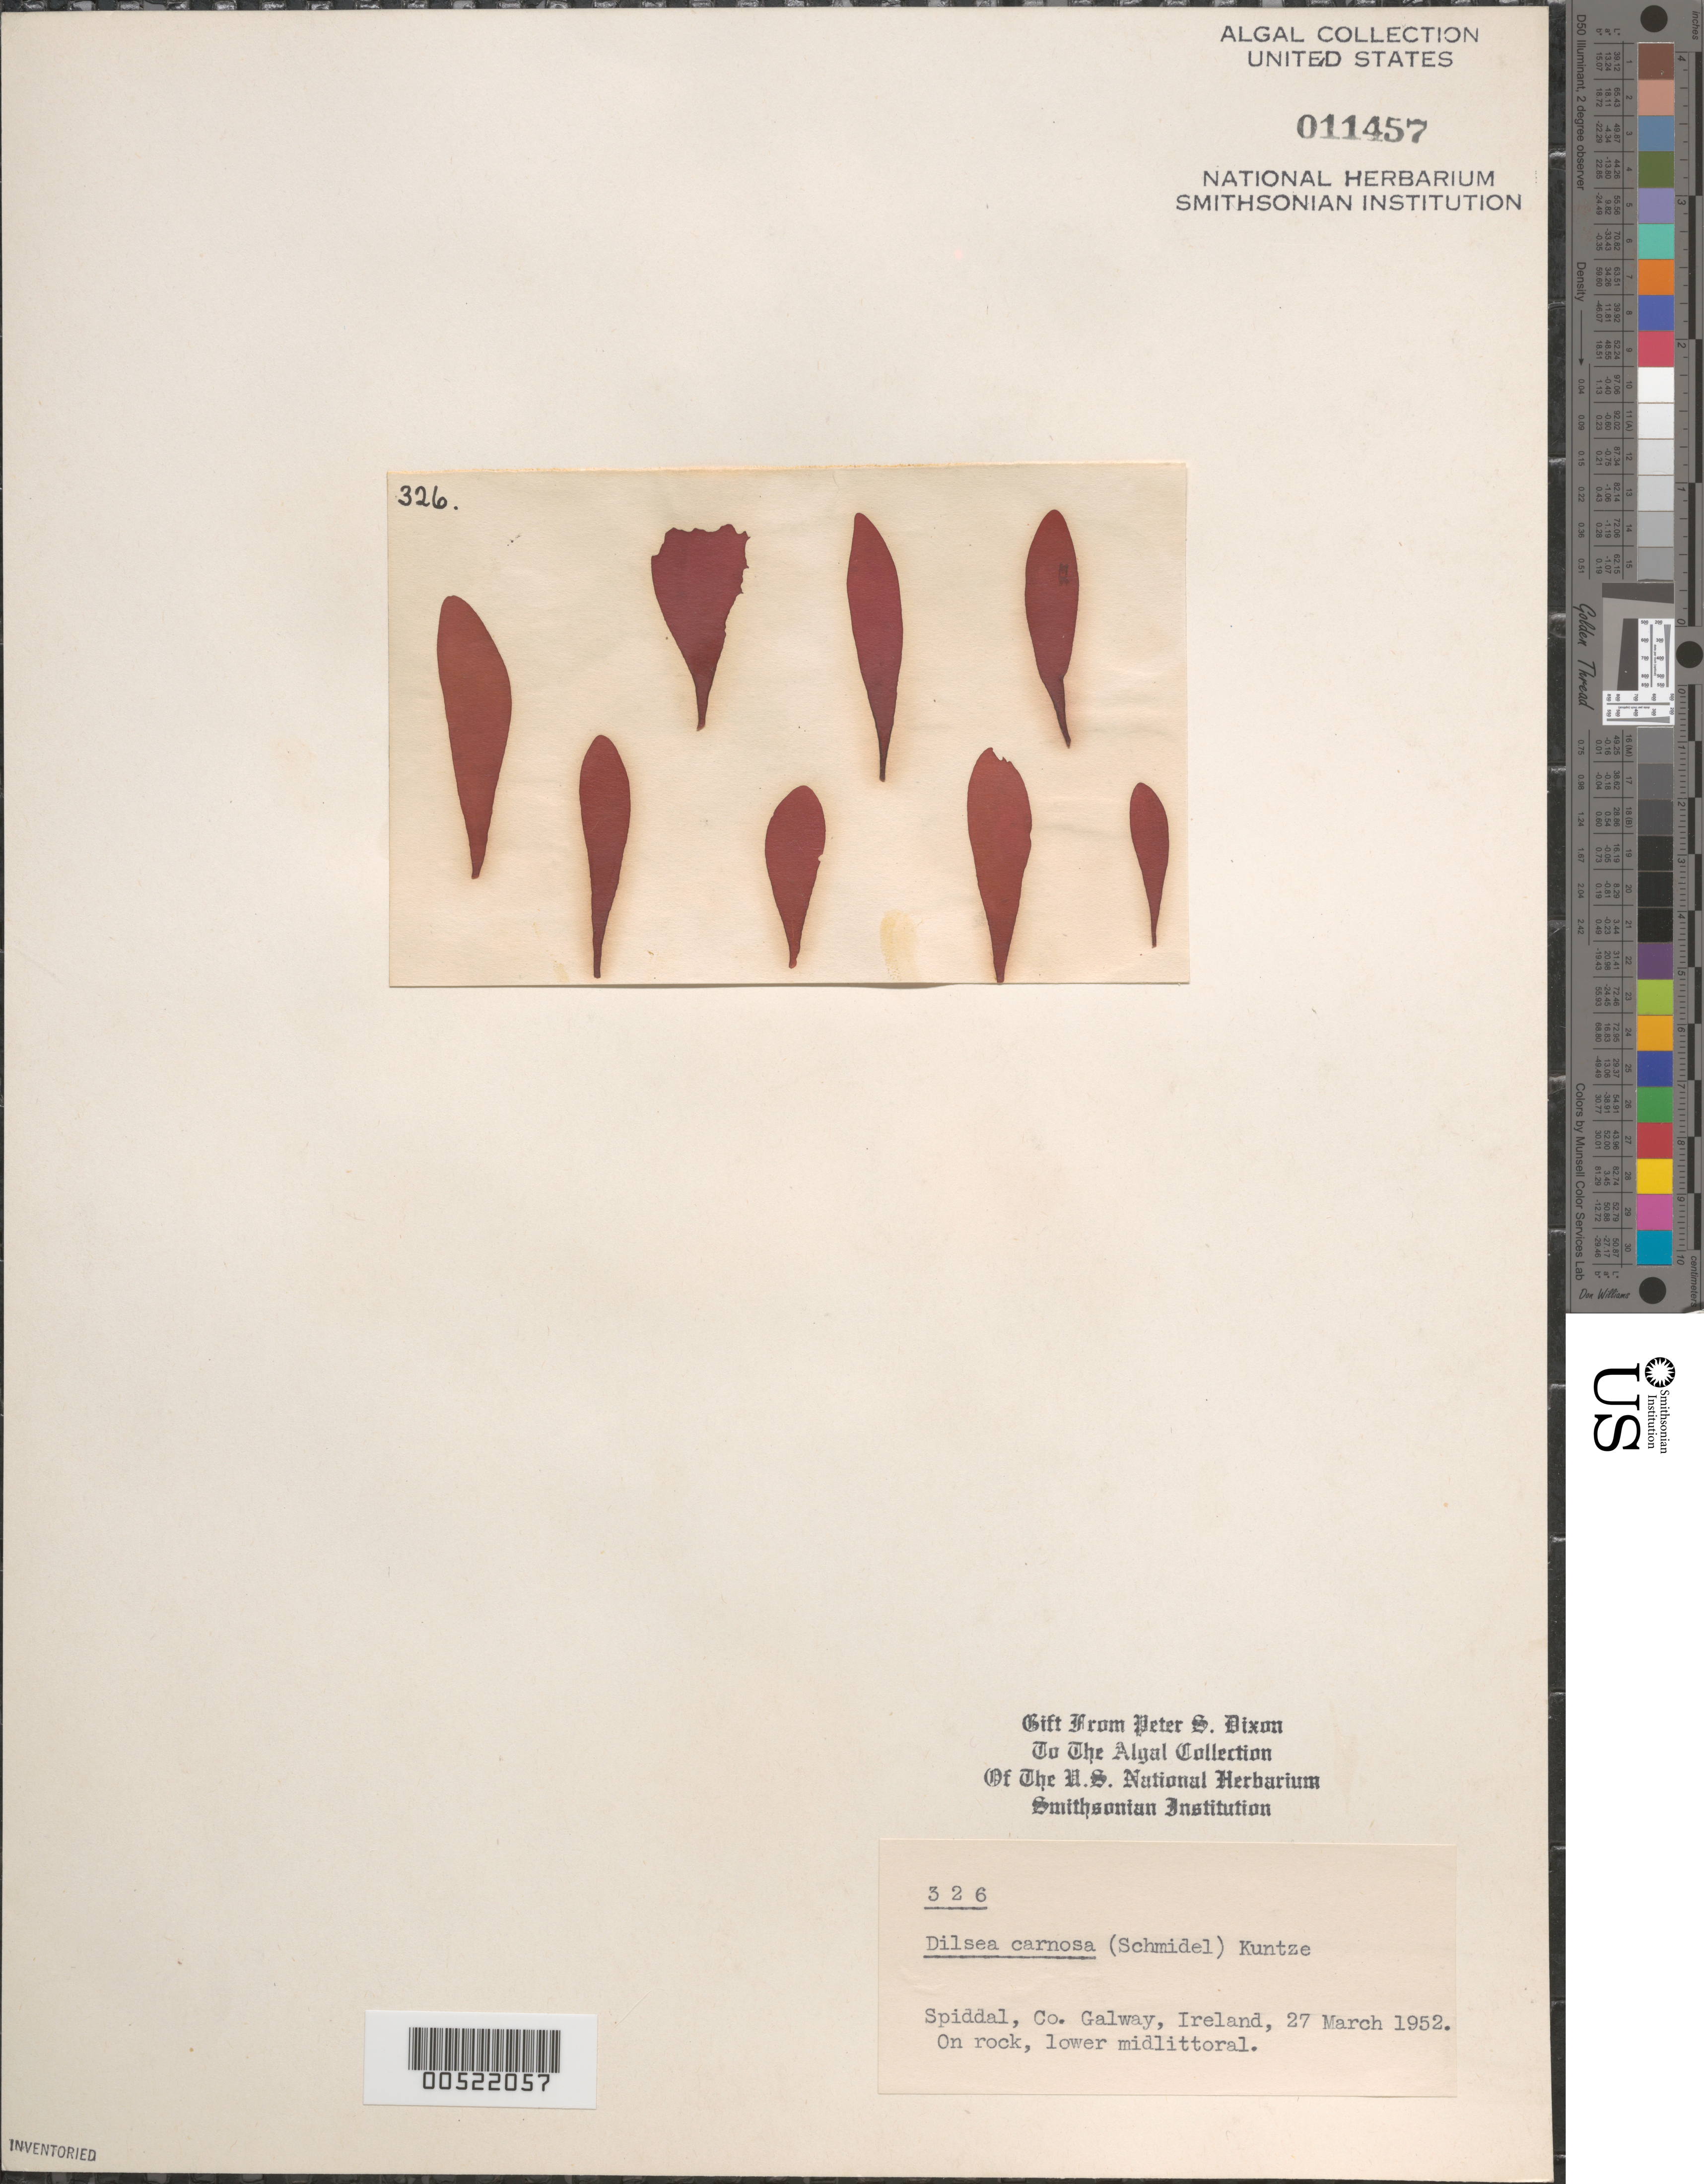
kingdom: Plantae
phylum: Rhodophyta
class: Florideophyceae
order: Gigartinales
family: Dumontiaceae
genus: Dilsea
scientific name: Dilsea carnosa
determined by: Dixon, P. S.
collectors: P. S. Dixon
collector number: PSD 326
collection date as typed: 27 Mar 1952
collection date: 1952-03-27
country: Ireland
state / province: Connaught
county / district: Galway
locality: Spiddal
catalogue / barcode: US 11457